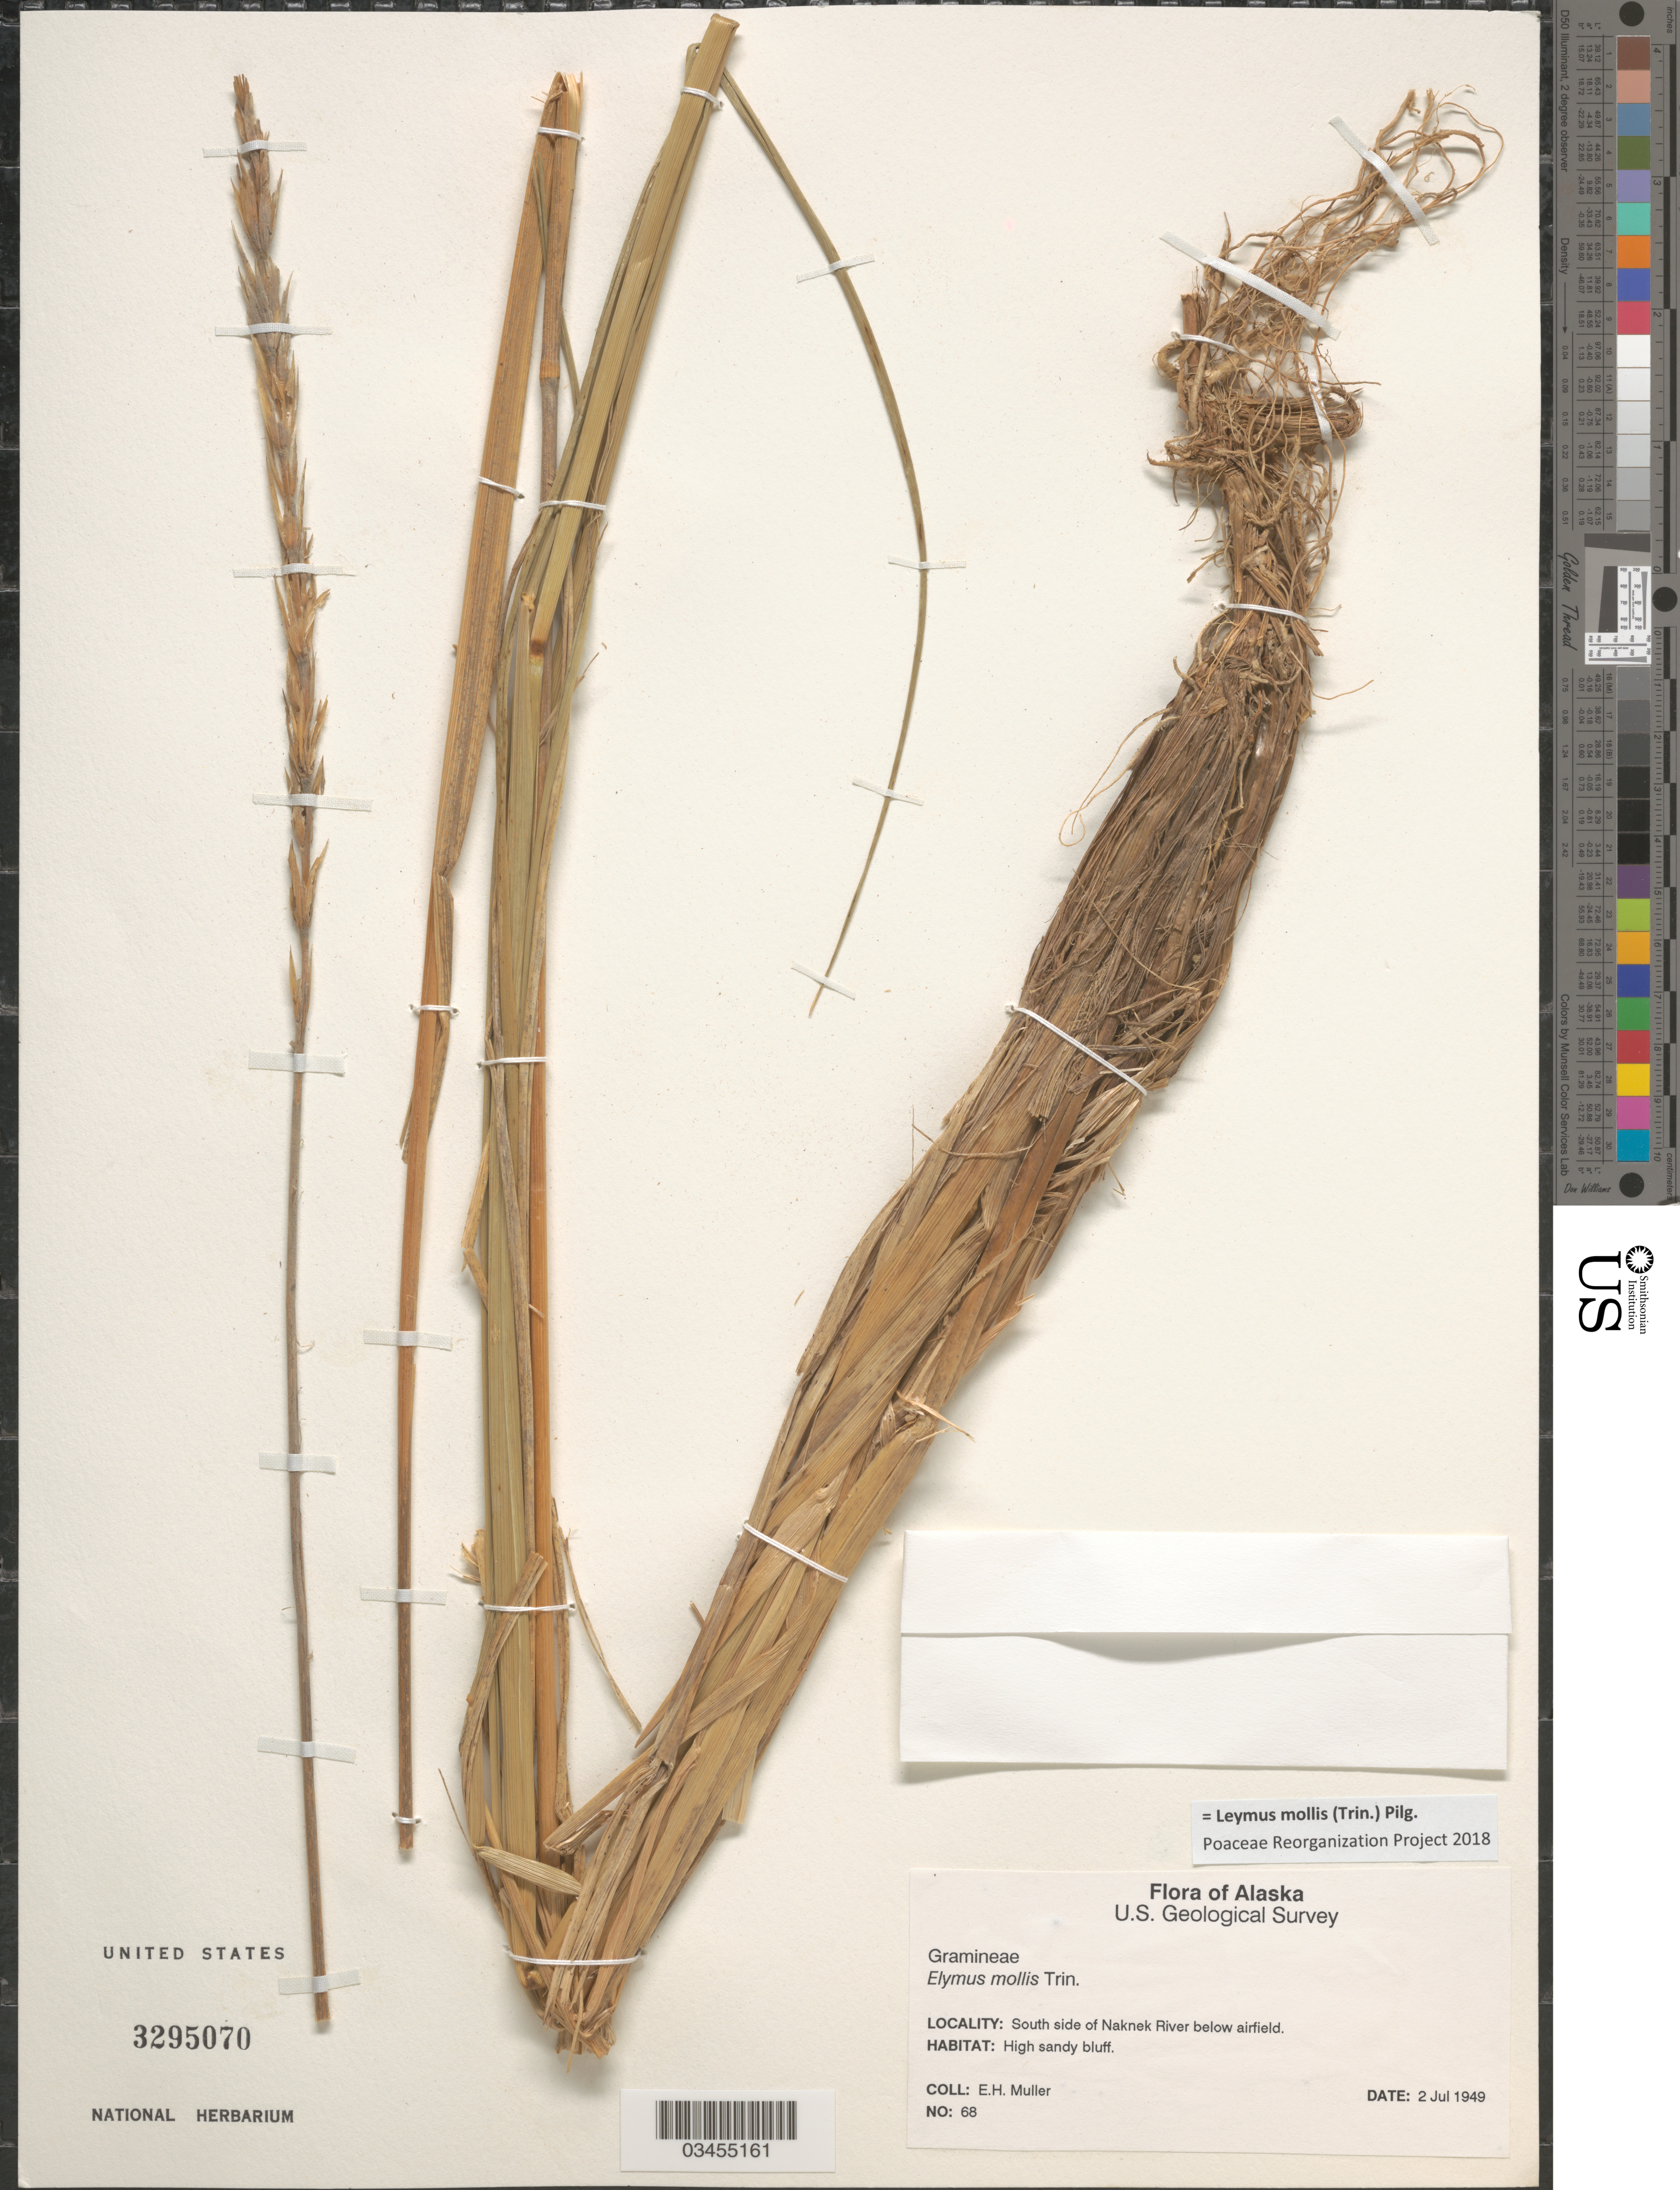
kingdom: Plantae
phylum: Tracheophyta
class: Liliopsida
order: Poales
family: Poaceae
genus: Leymus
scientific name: Leymus mollis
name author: (Trin.) Pilg.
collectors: E. H. Muller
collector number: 68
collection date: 1949-07-02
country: United States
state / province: Alaska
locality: U.S. Geological Survey. South side of Naknek River below airfield.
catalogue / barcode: US 3295070